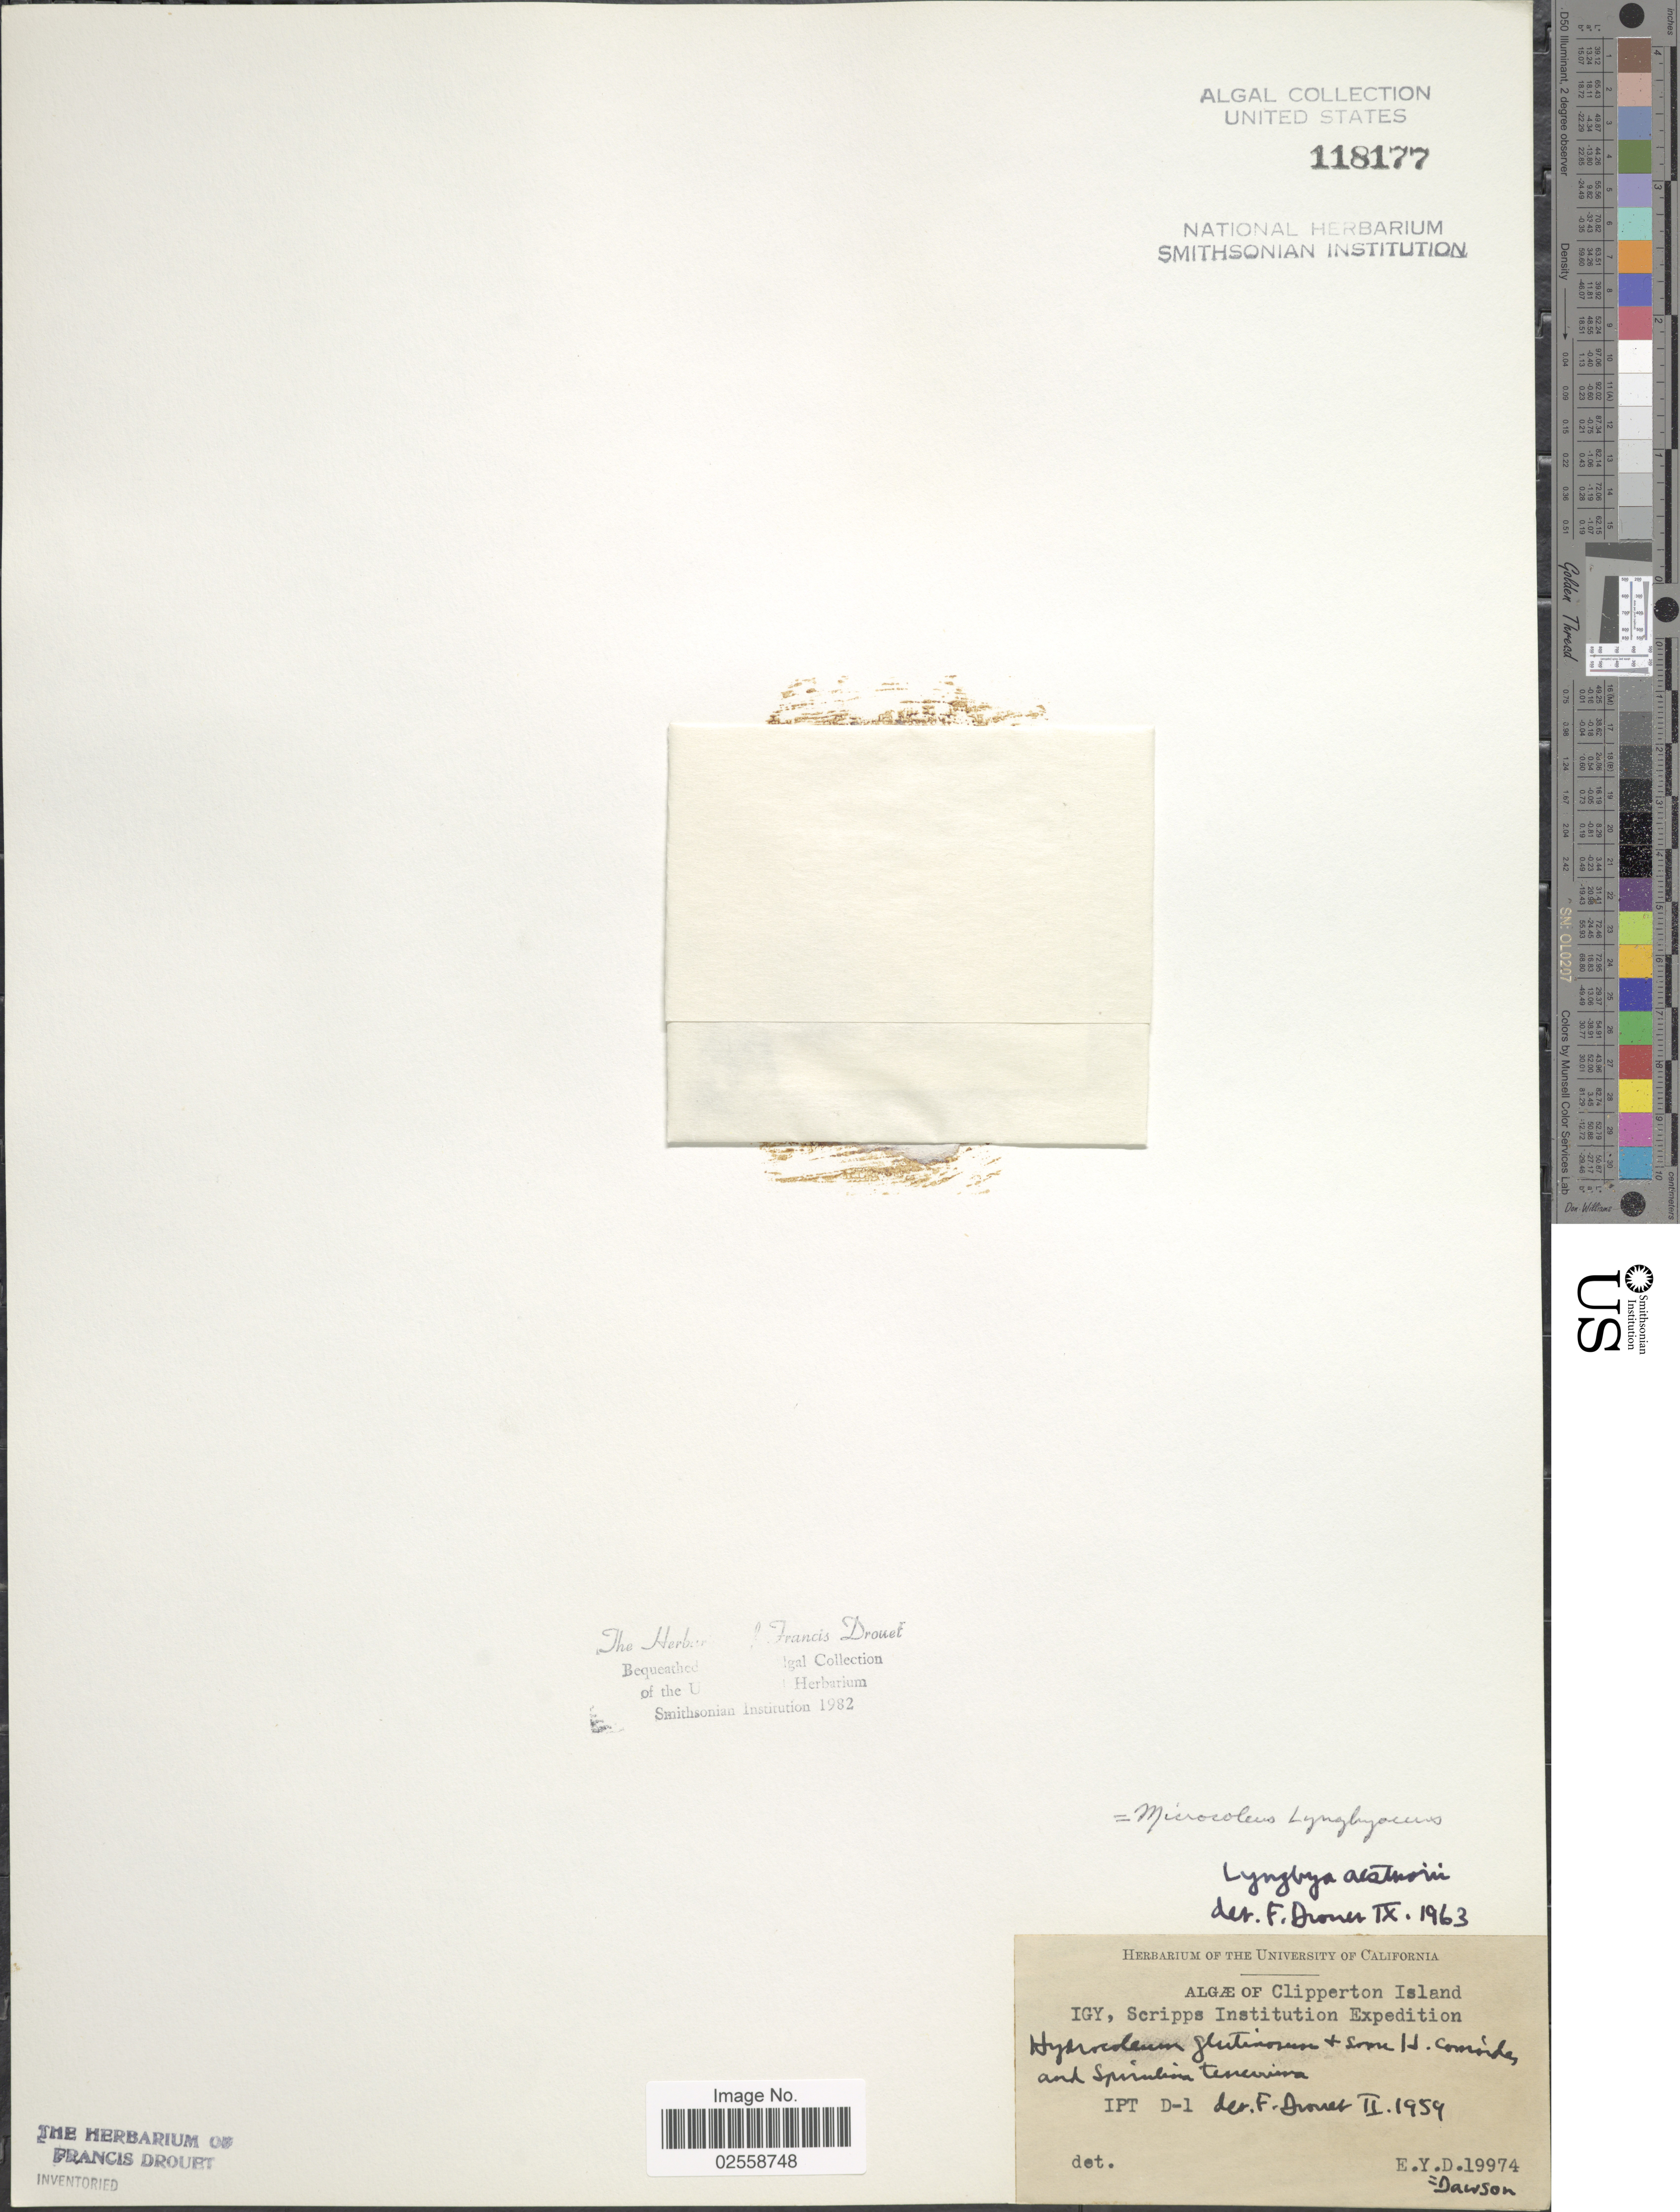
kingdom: Bacteria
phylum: Cyanobacteria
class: Cyanobacteriia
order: Cyanobacteriales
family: Microcoleaceae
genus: Microcoleus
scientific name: Microcoleus lyngbyaceus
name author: Kütz. ex Forti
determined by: Drouet, F. E.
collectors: E. Y. Dawson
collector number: EYD 19974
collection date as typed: Aug 1958 OR -- Sep 1958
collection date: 1958-08 or 1958-09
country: Central Am. Pac. Islands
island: Clipperton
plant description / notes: Scripps Institution Expedition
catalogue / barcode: US 118177